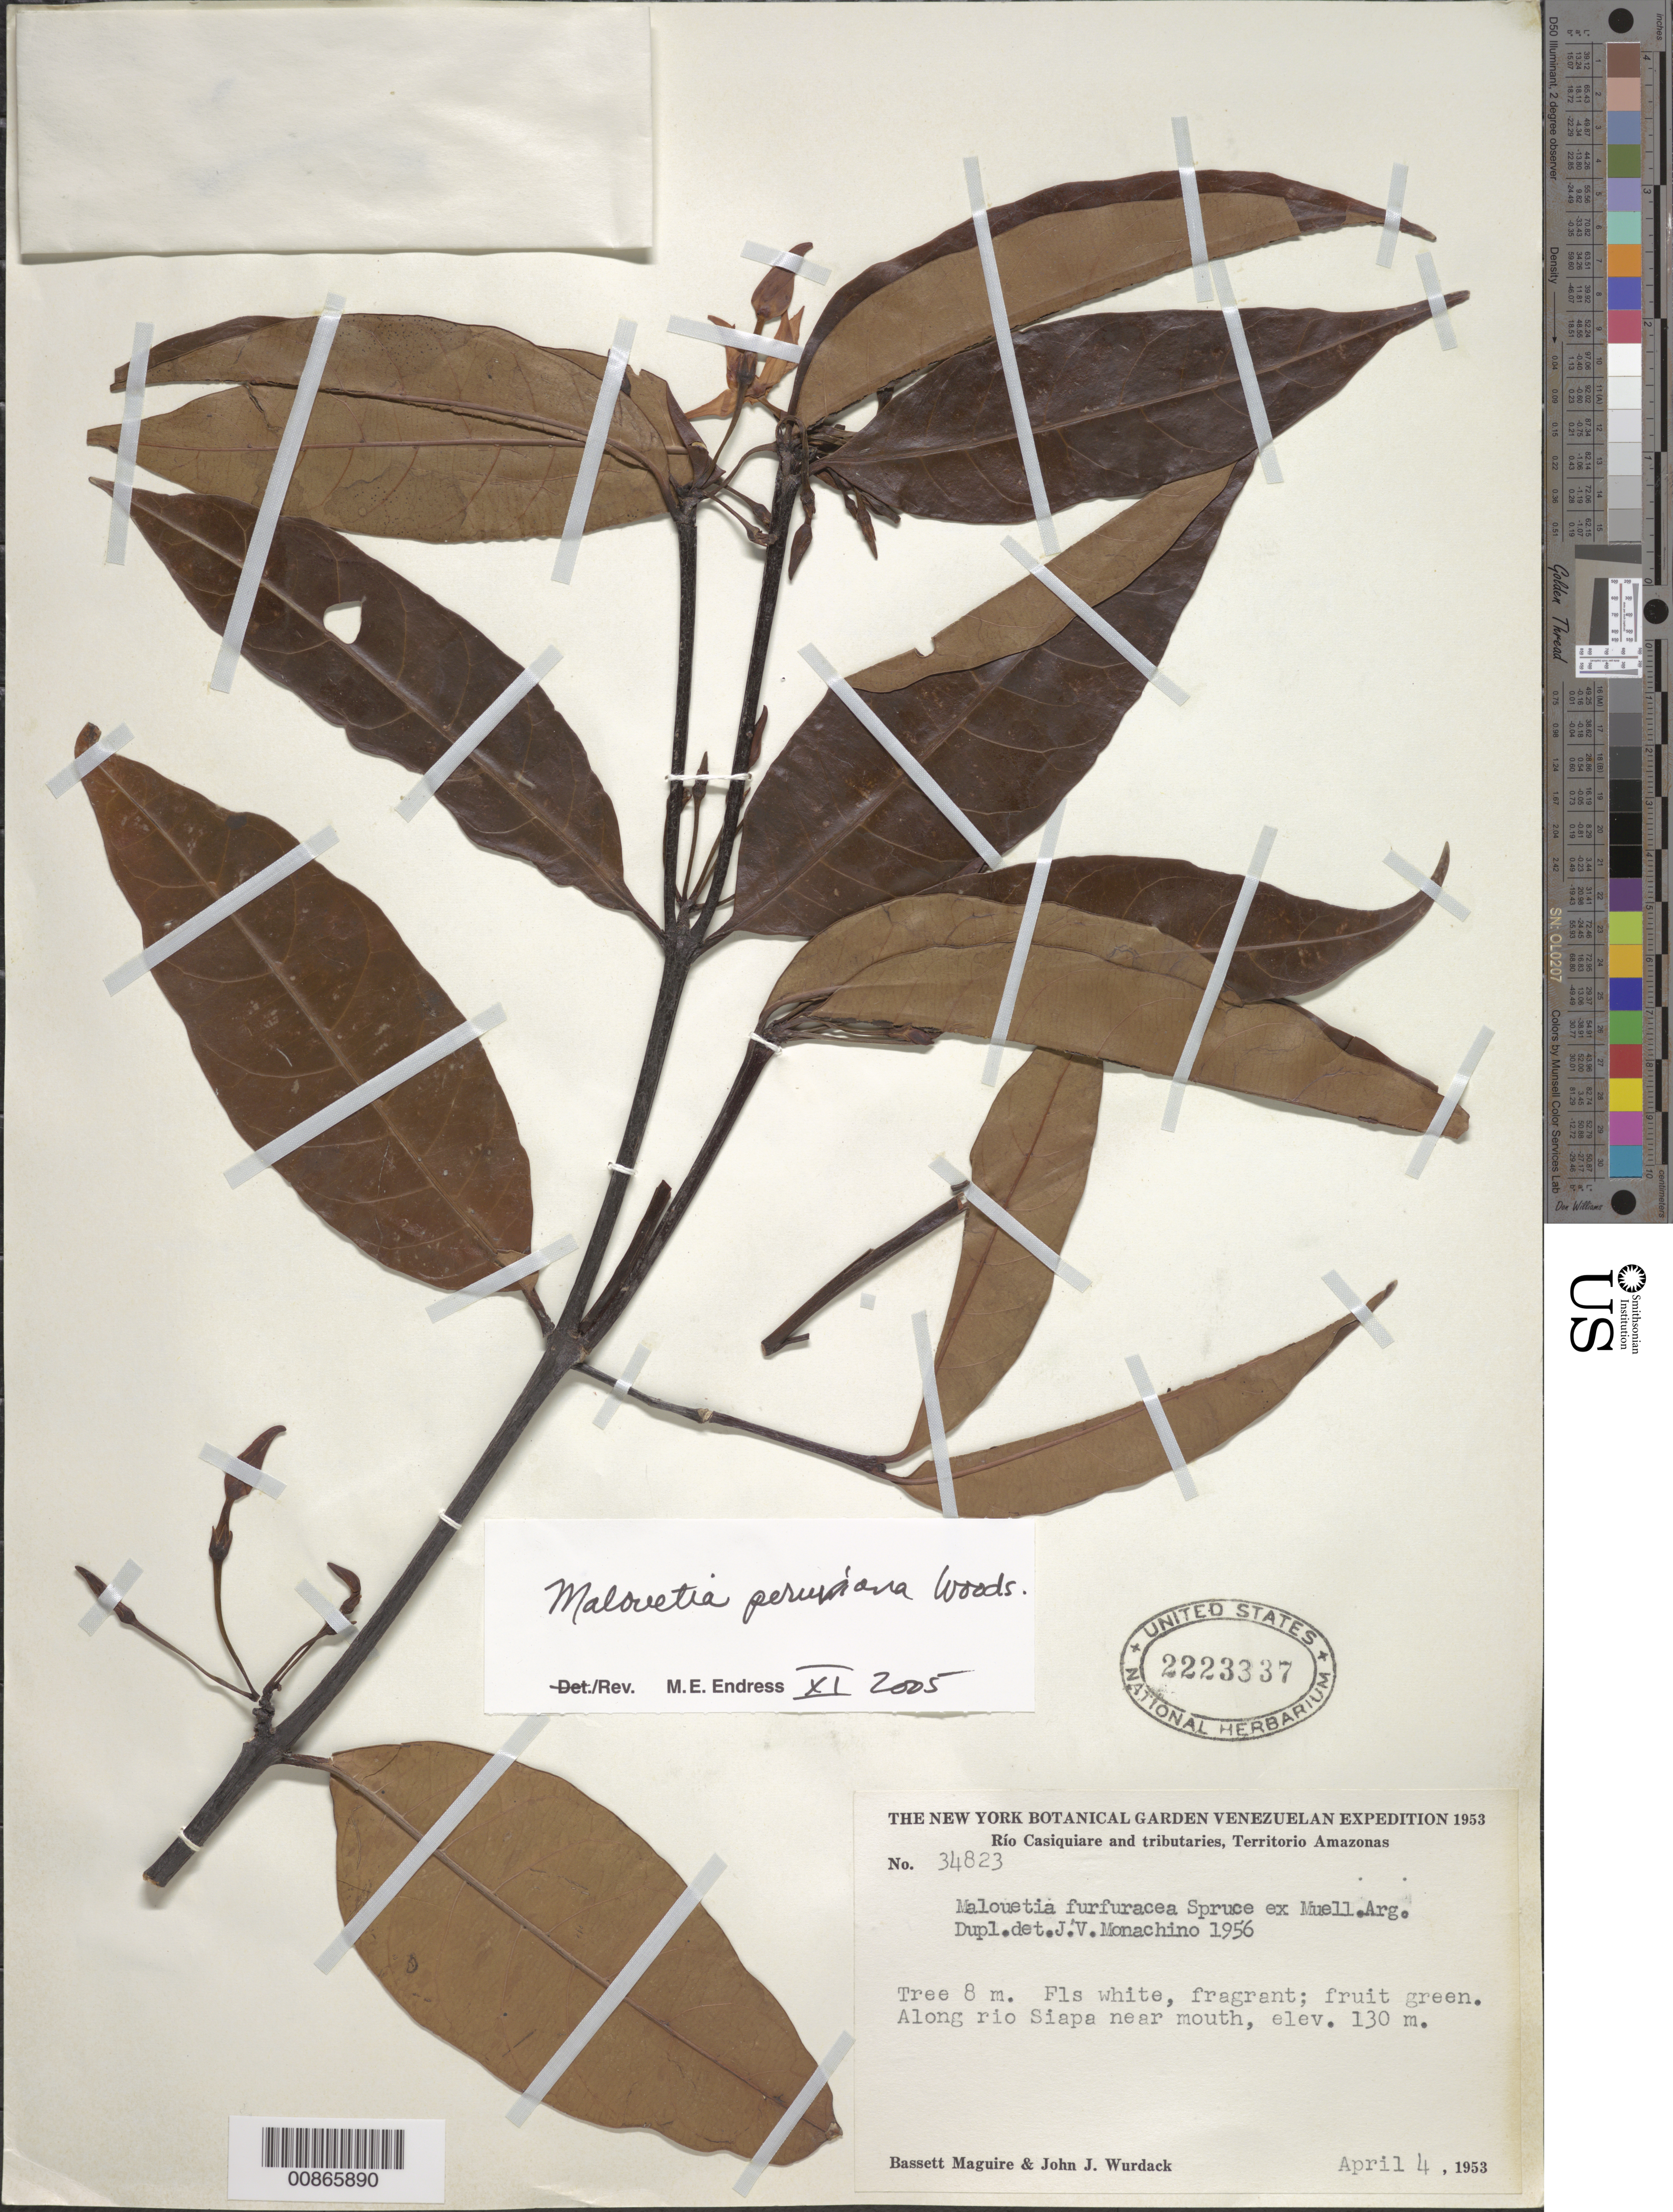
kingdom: Plantae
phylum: Tracheophyta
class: Magnoliopsida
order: Gentianales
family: Apocynaceae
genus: Malouetia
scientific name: Malouetia peruviana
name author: Woodson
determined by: Endress, Mary E.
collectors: B. Maguire & J. J. Wurdack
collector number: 34823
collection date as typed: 4-Apr-53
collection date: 1953-04-04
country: Venezuela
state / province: Amazonas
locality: Río Siapa, Río Casiquiare, near mouth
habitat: Along river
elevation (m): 130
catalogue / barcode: US 2223337